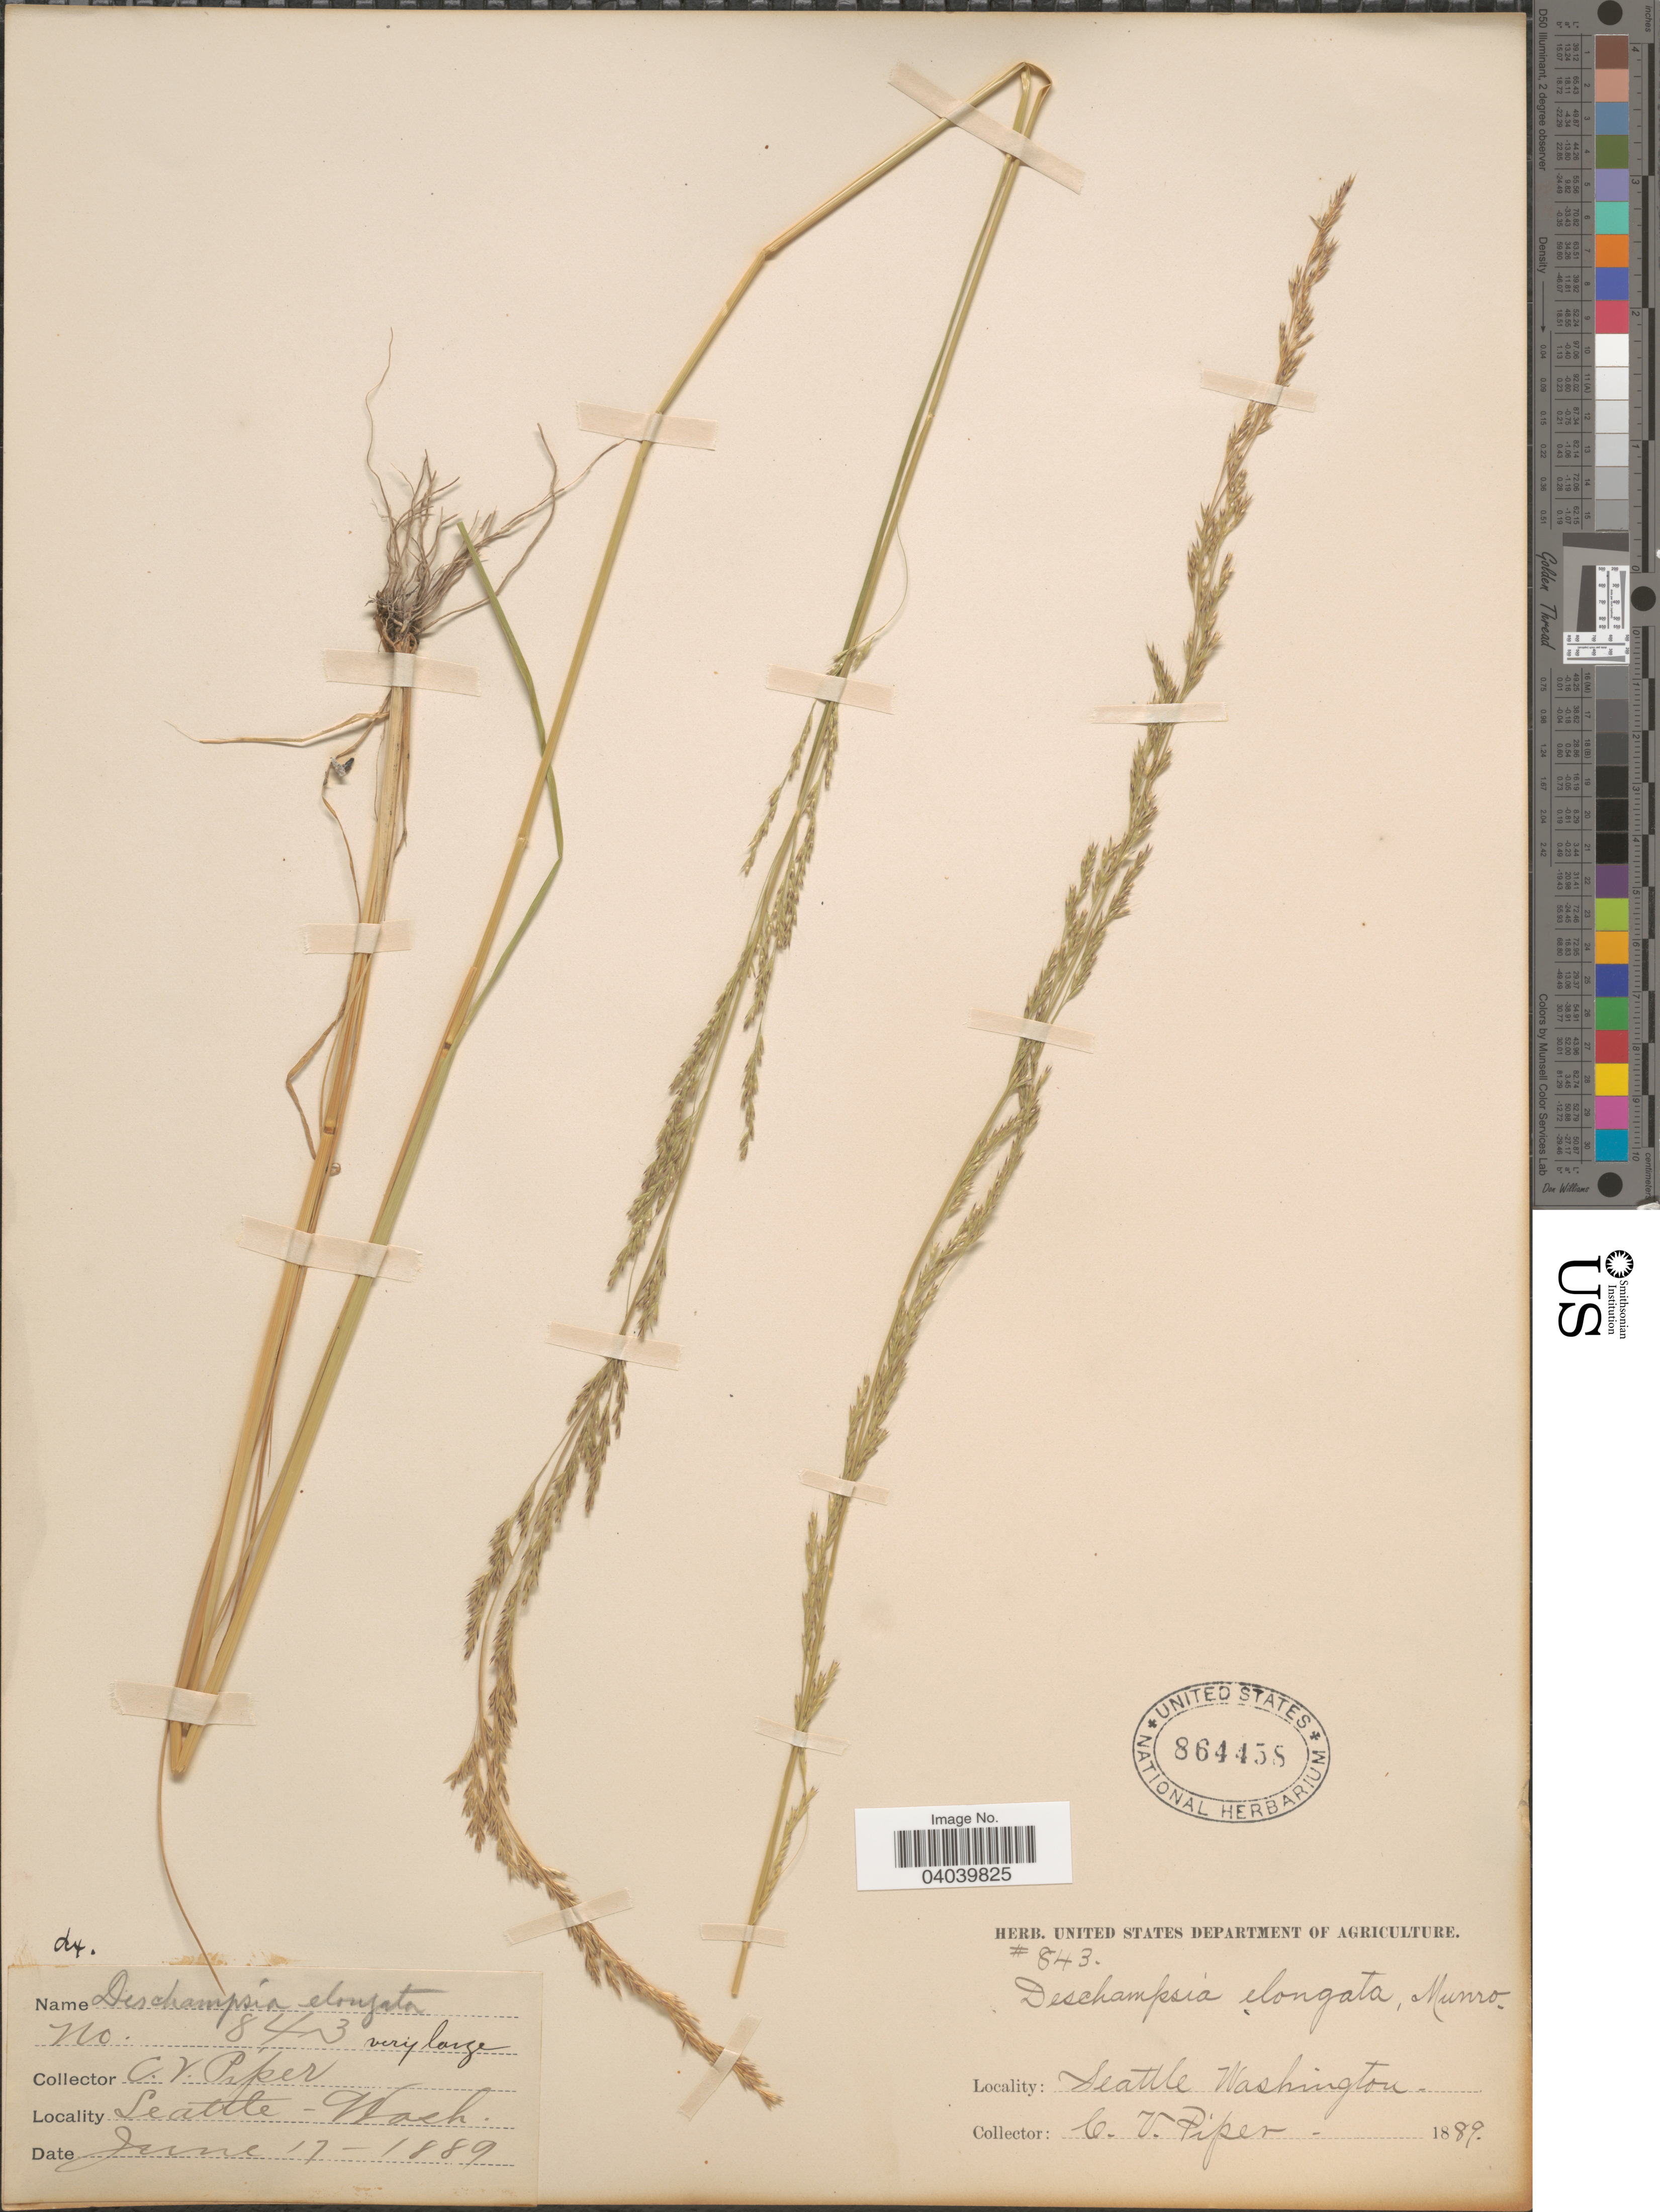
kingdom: Plantae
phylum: Tracheophyta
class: Liliopsida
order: Poales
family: Poaceae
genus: Deschampsia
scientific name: Deschampsia elongata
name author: (Hook.) Munro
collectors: C. V. Piper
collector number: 843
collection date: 1889-06-17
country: United States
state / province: Washington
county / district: King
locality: Seattle.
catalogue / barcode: US 864458